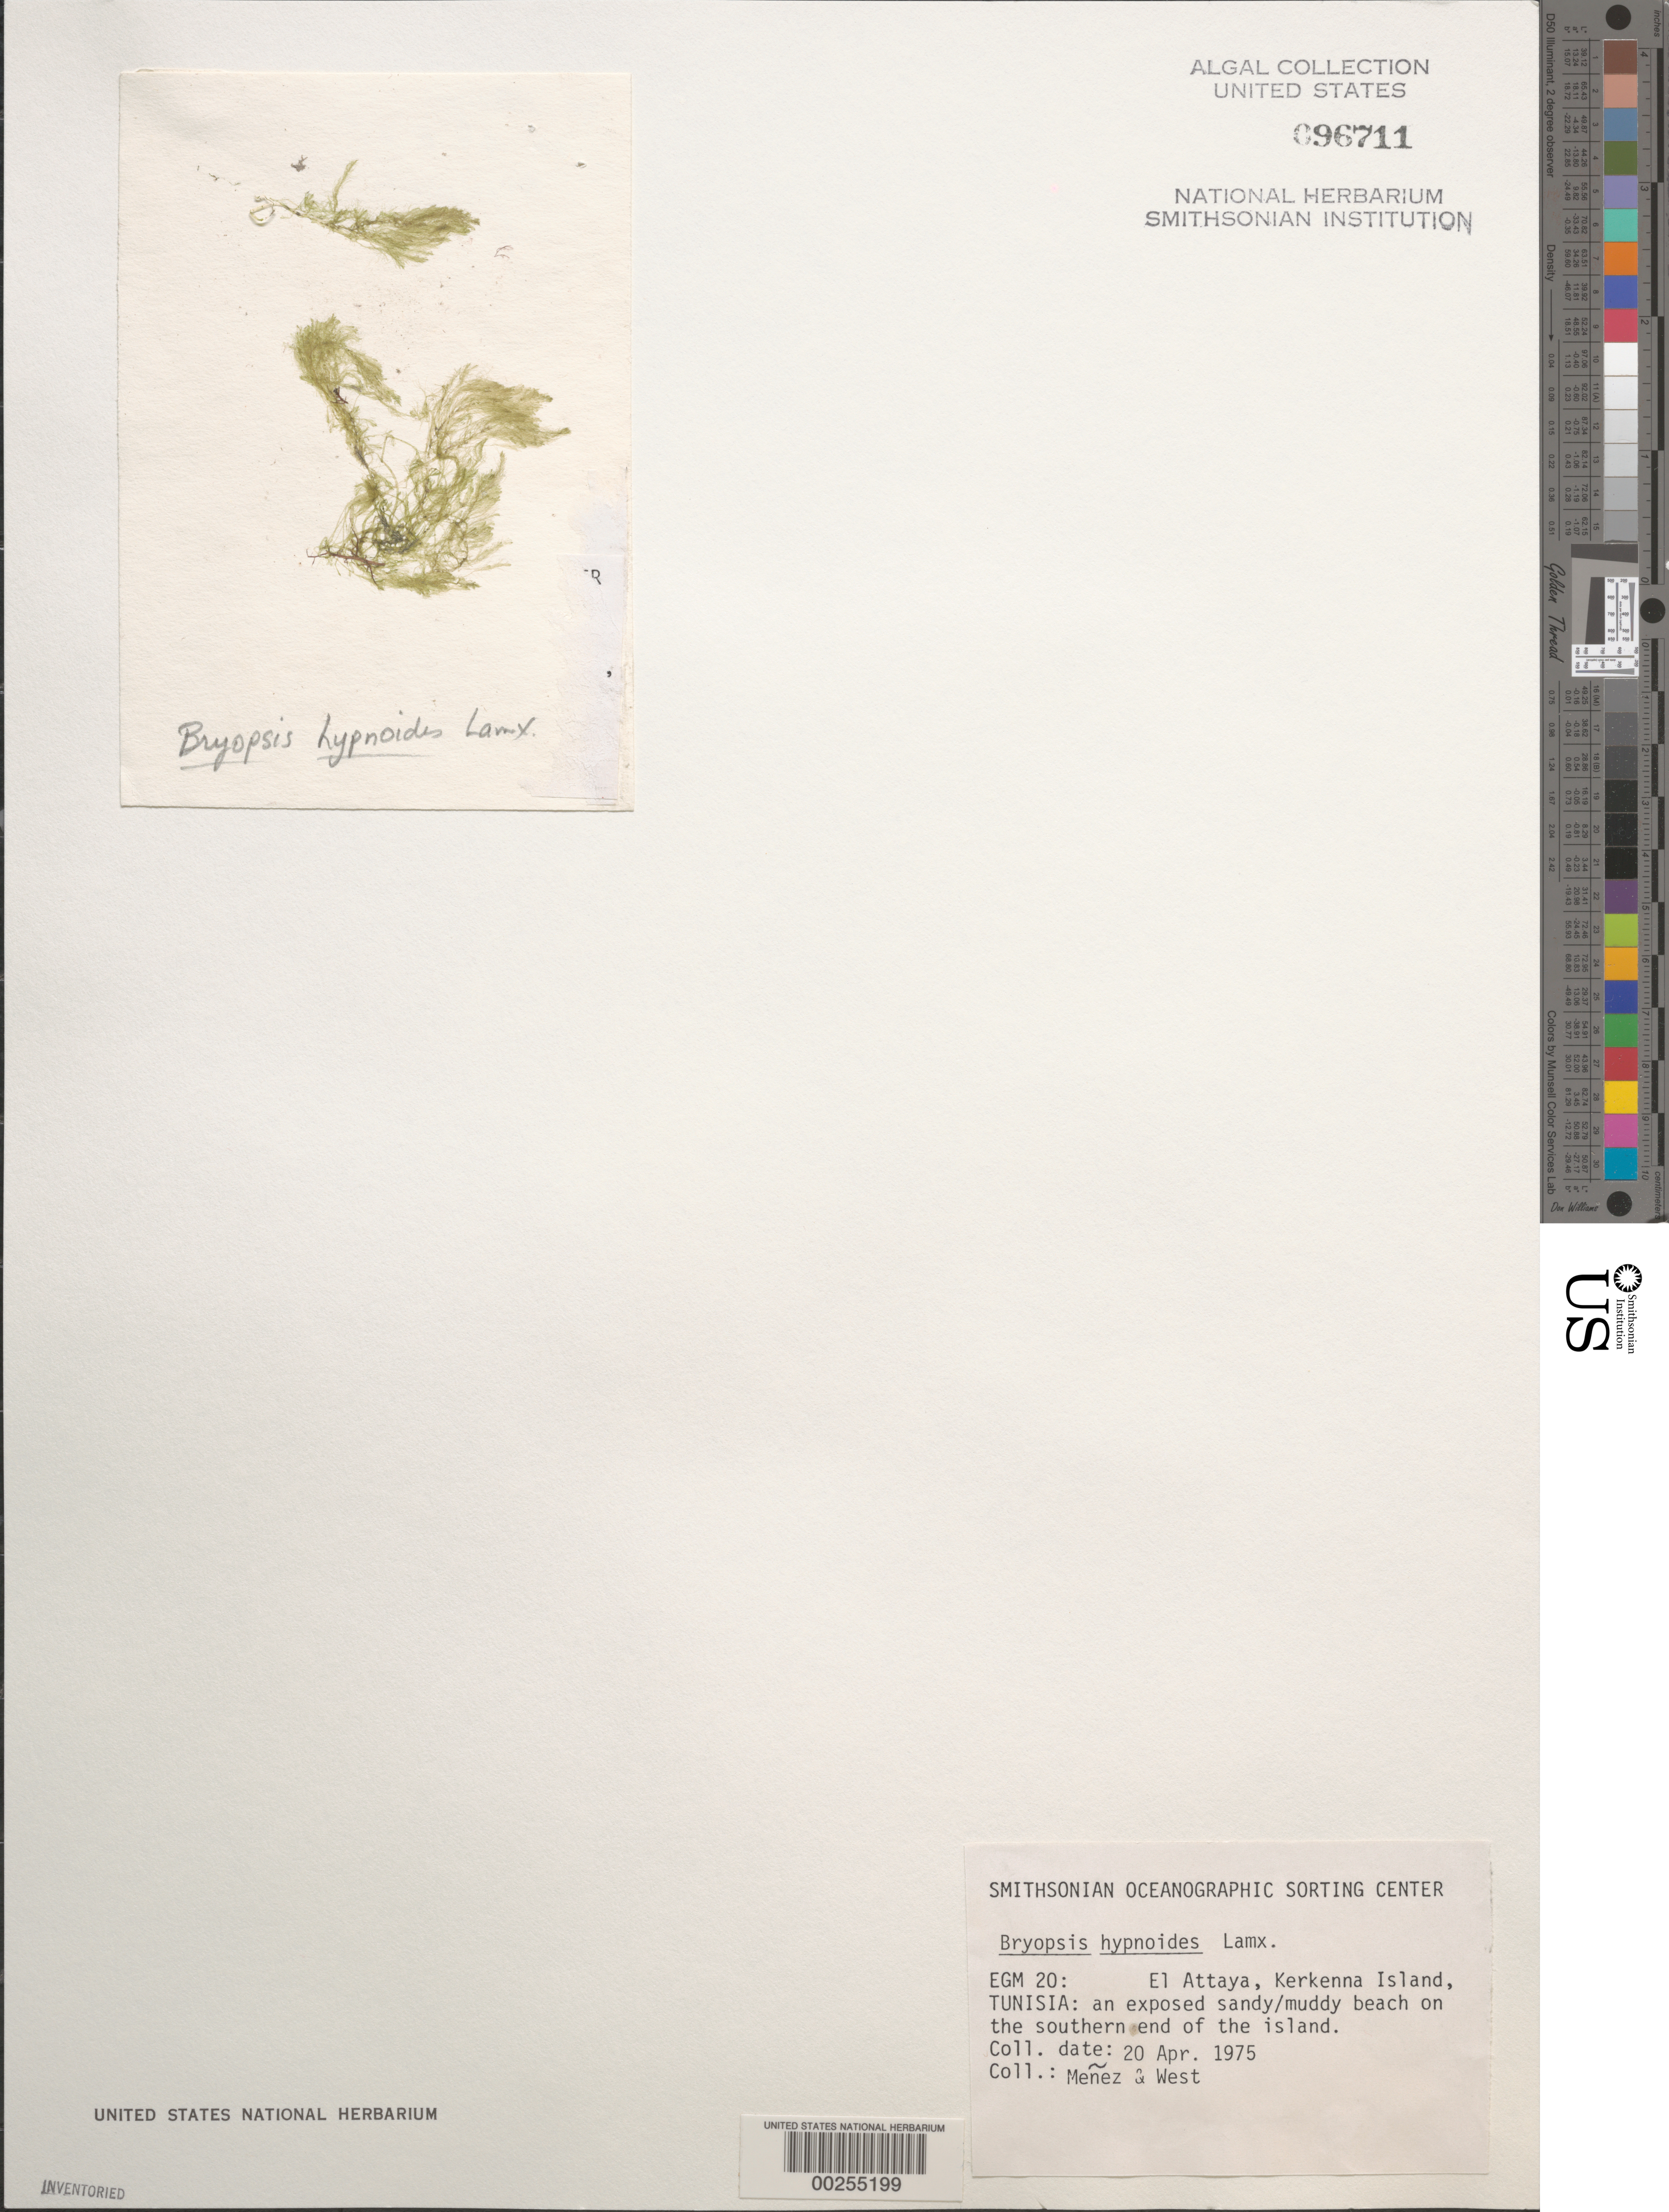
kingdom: Plantae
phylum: Chlorophyta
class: Ulvophyceae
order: Bryopsidales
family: Bryopsidaceae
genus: Bryopsis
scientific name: Bryopsis hypnoides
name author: J.V.Lamouroux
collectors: Meñez & -. West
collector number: EGM 20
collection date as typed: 20 Apr 1975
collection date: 1975-04-20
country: Tunisia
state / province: Sfax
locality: El attaya, kerkenna island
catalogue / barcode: US 96711